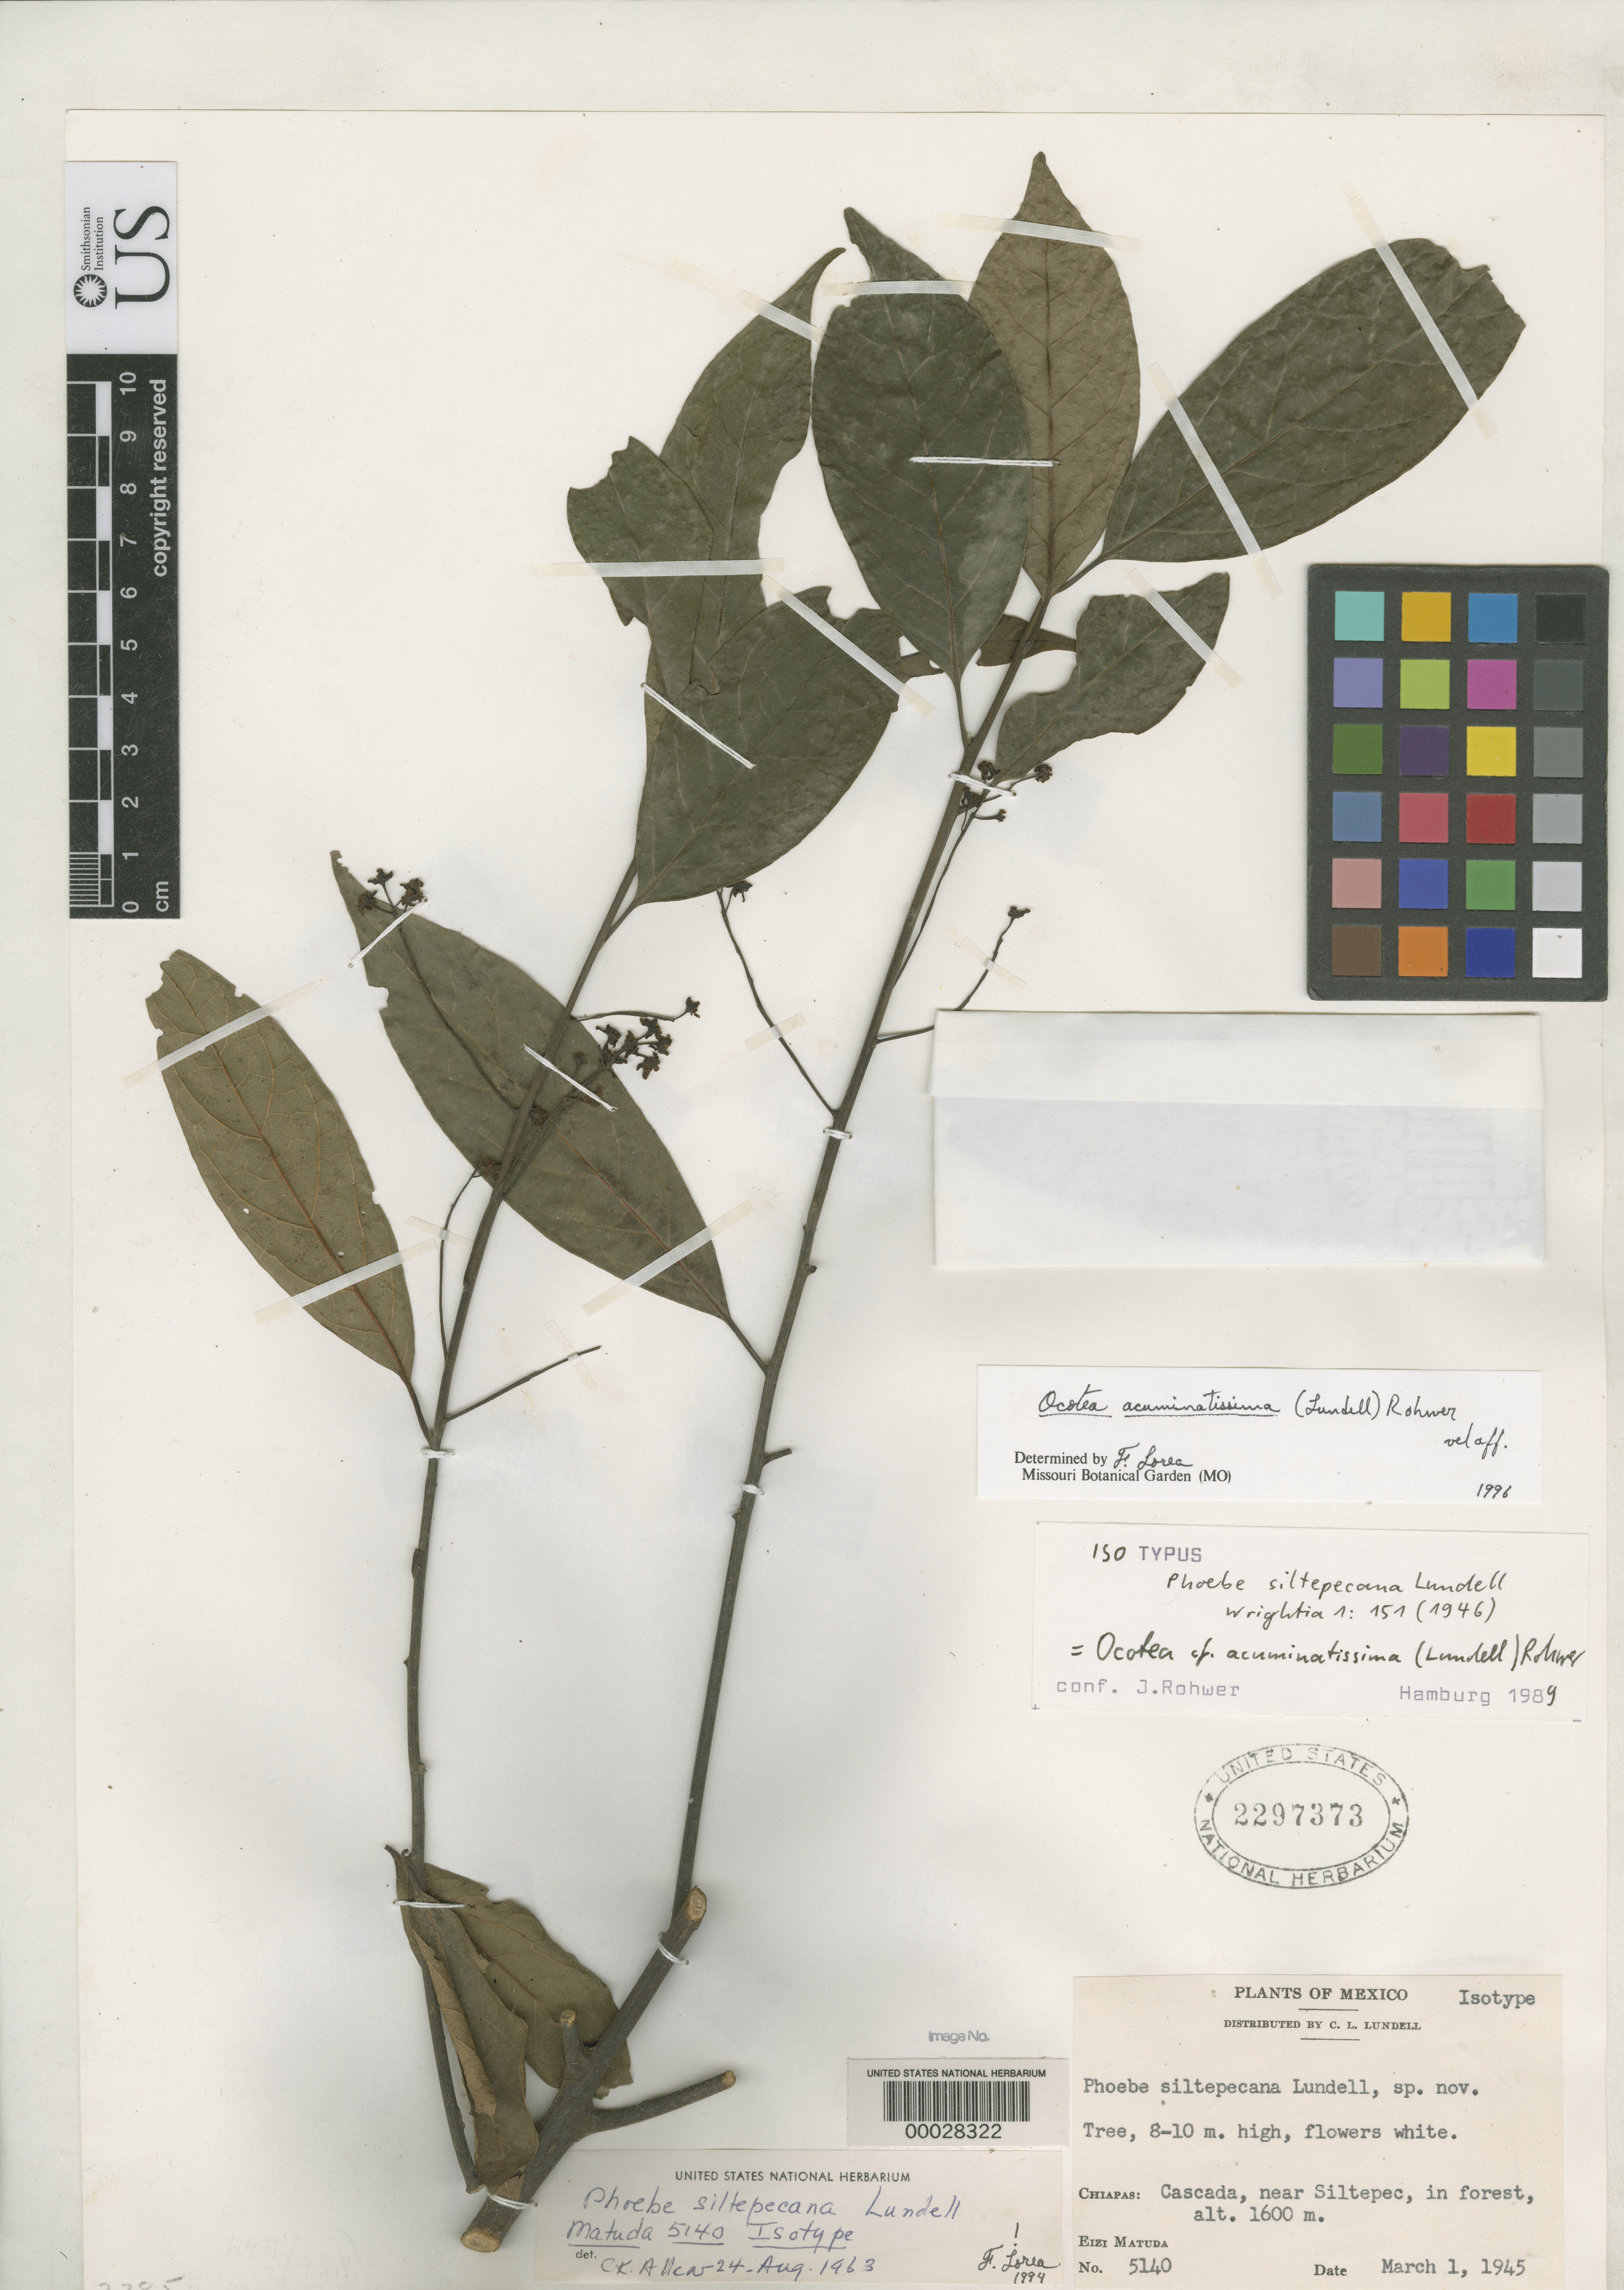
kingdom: Plantae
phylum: Tracheophyta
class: Magnoliopsida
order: Laurales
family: Lauraceae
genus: Phoebe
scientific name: Phoebe siltepecana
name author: Lundell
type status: Isotype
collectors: E. Matuda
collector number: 5140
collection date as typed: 01 Mar 1945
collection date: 1945-03-01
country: Mexico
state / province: Chiapas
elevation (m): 1600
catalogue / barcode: US 2297373